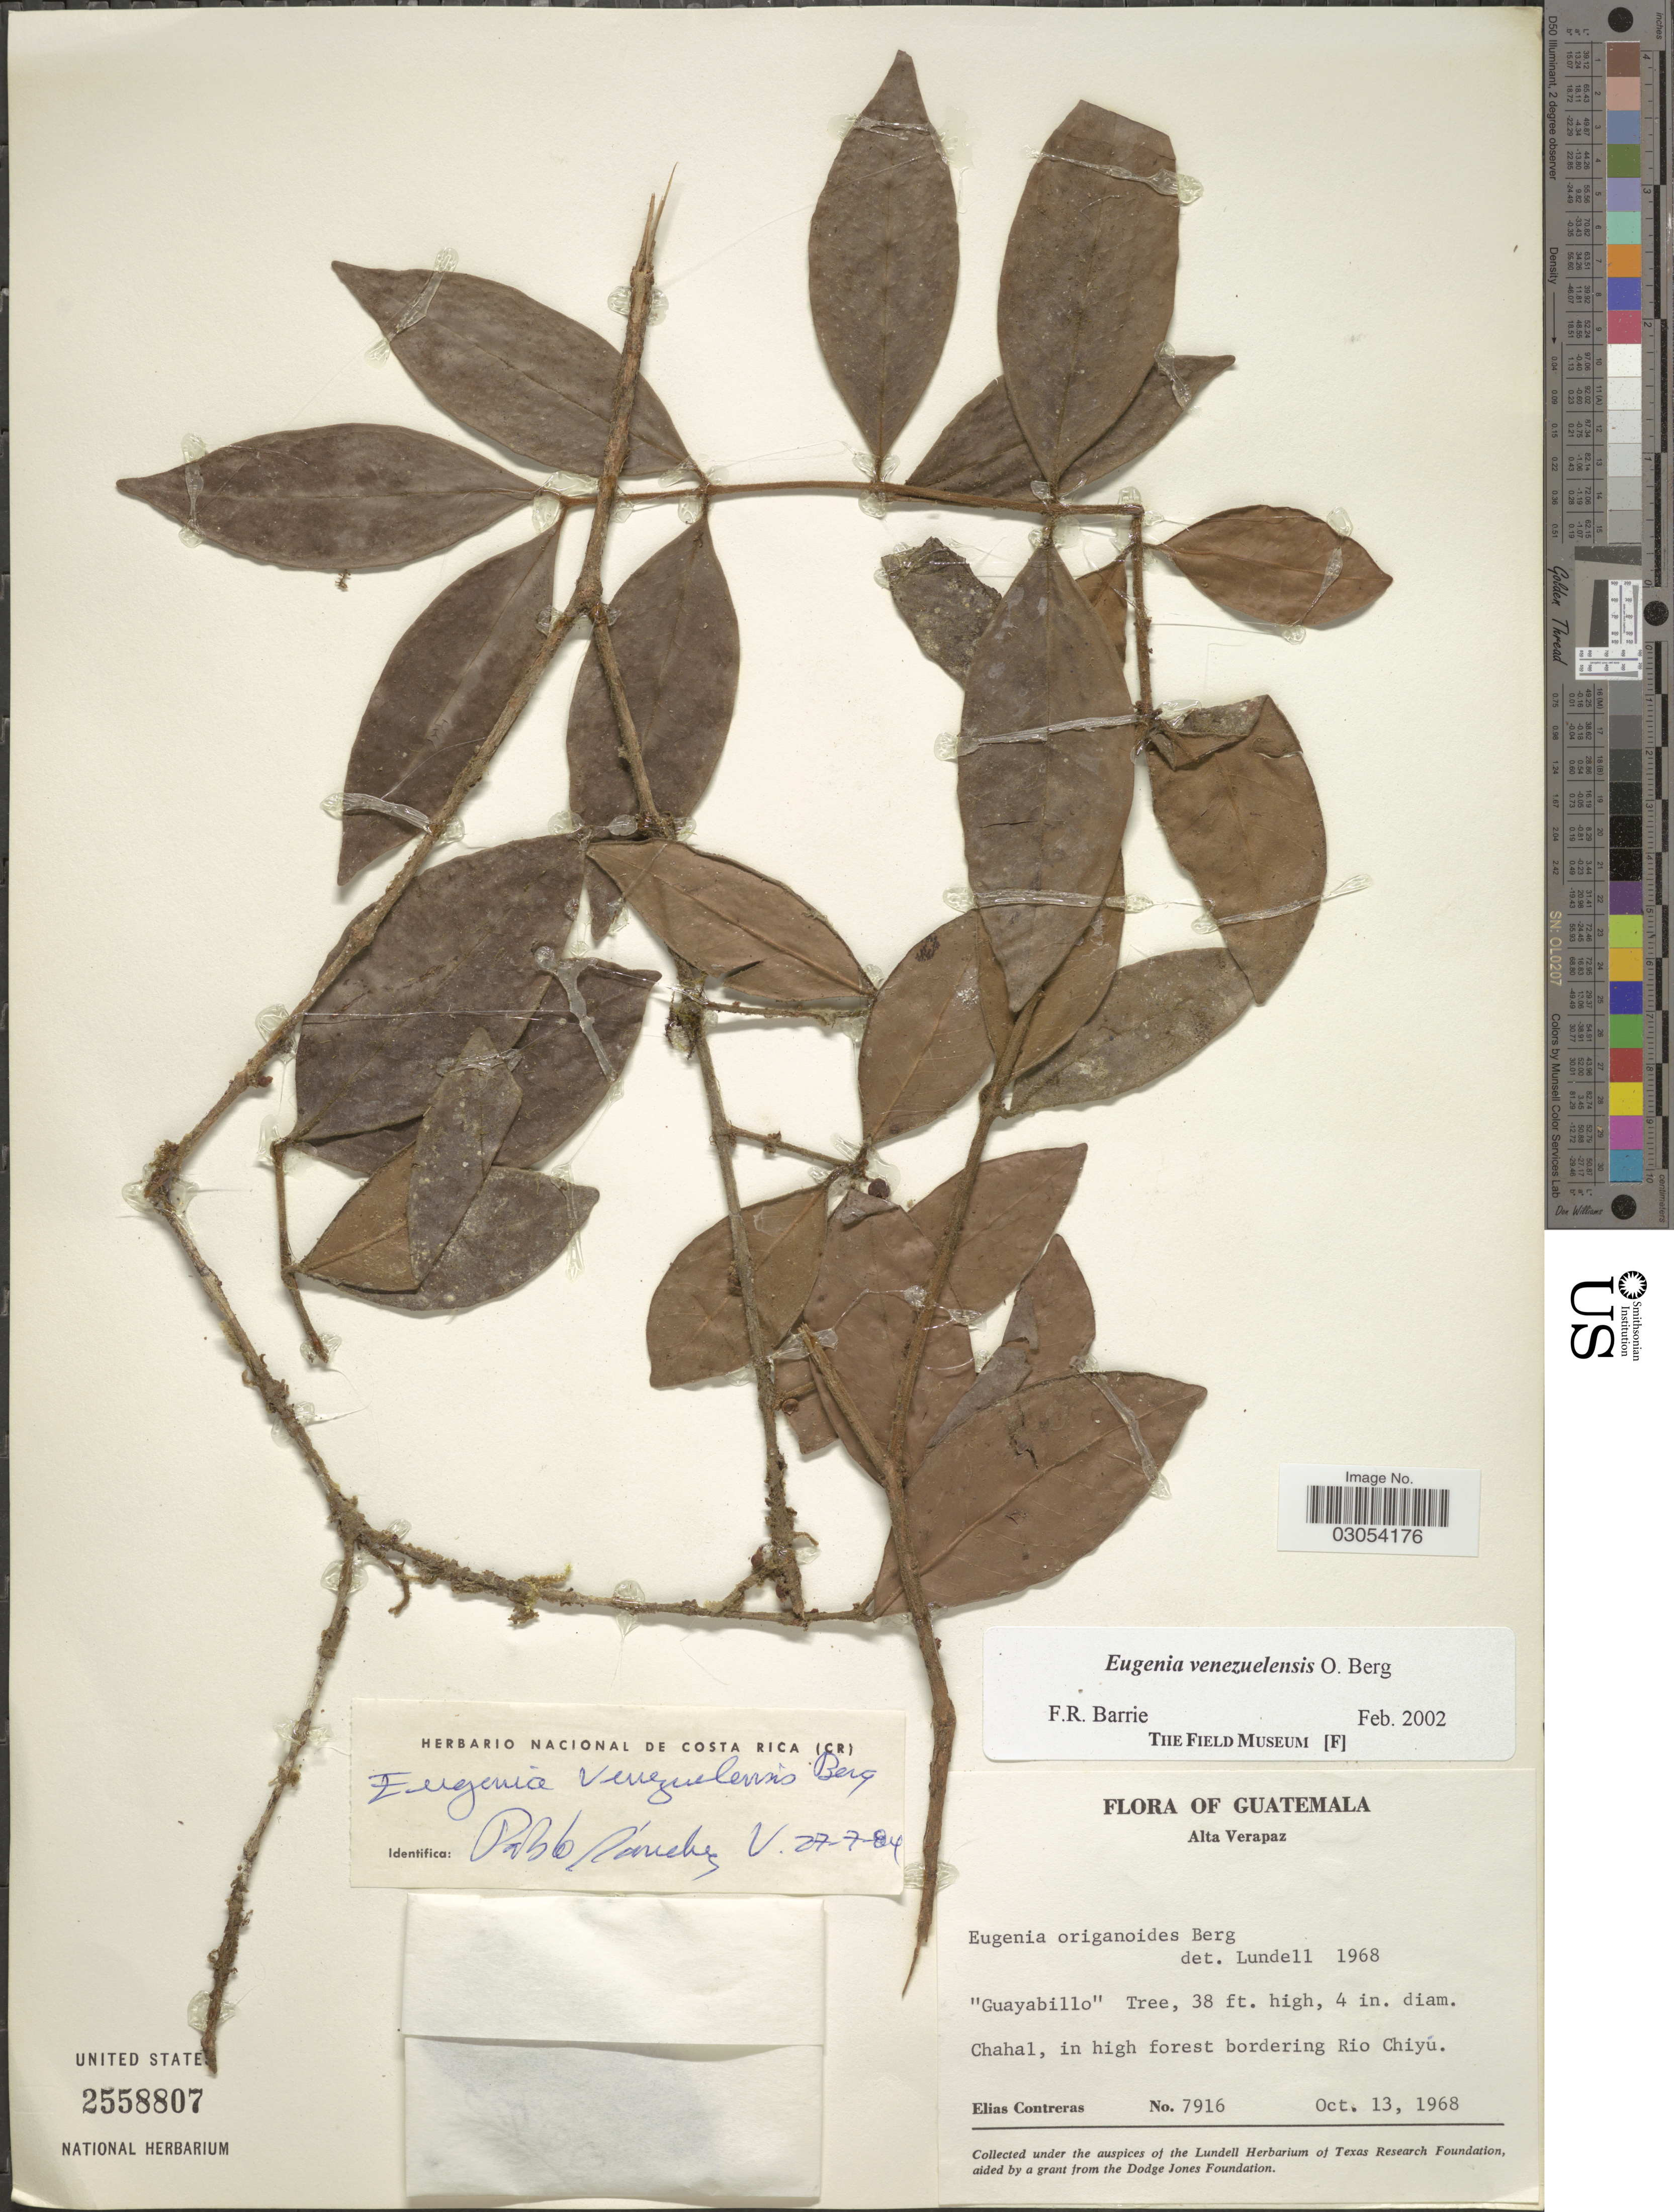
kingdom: Plantae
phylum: Tracheophyta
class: Magnoliopsida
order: Myrtales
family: Myrtaceae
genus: Eugenia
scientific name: Eugenia venezuelensis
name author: O. Berg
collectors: E. Contreras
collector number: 7916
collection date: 1968-10-13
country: Guatemala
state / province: Alta Verapaz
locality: Chahal, in high forest bordering Rio Chiyú.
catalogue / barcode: US 2558807